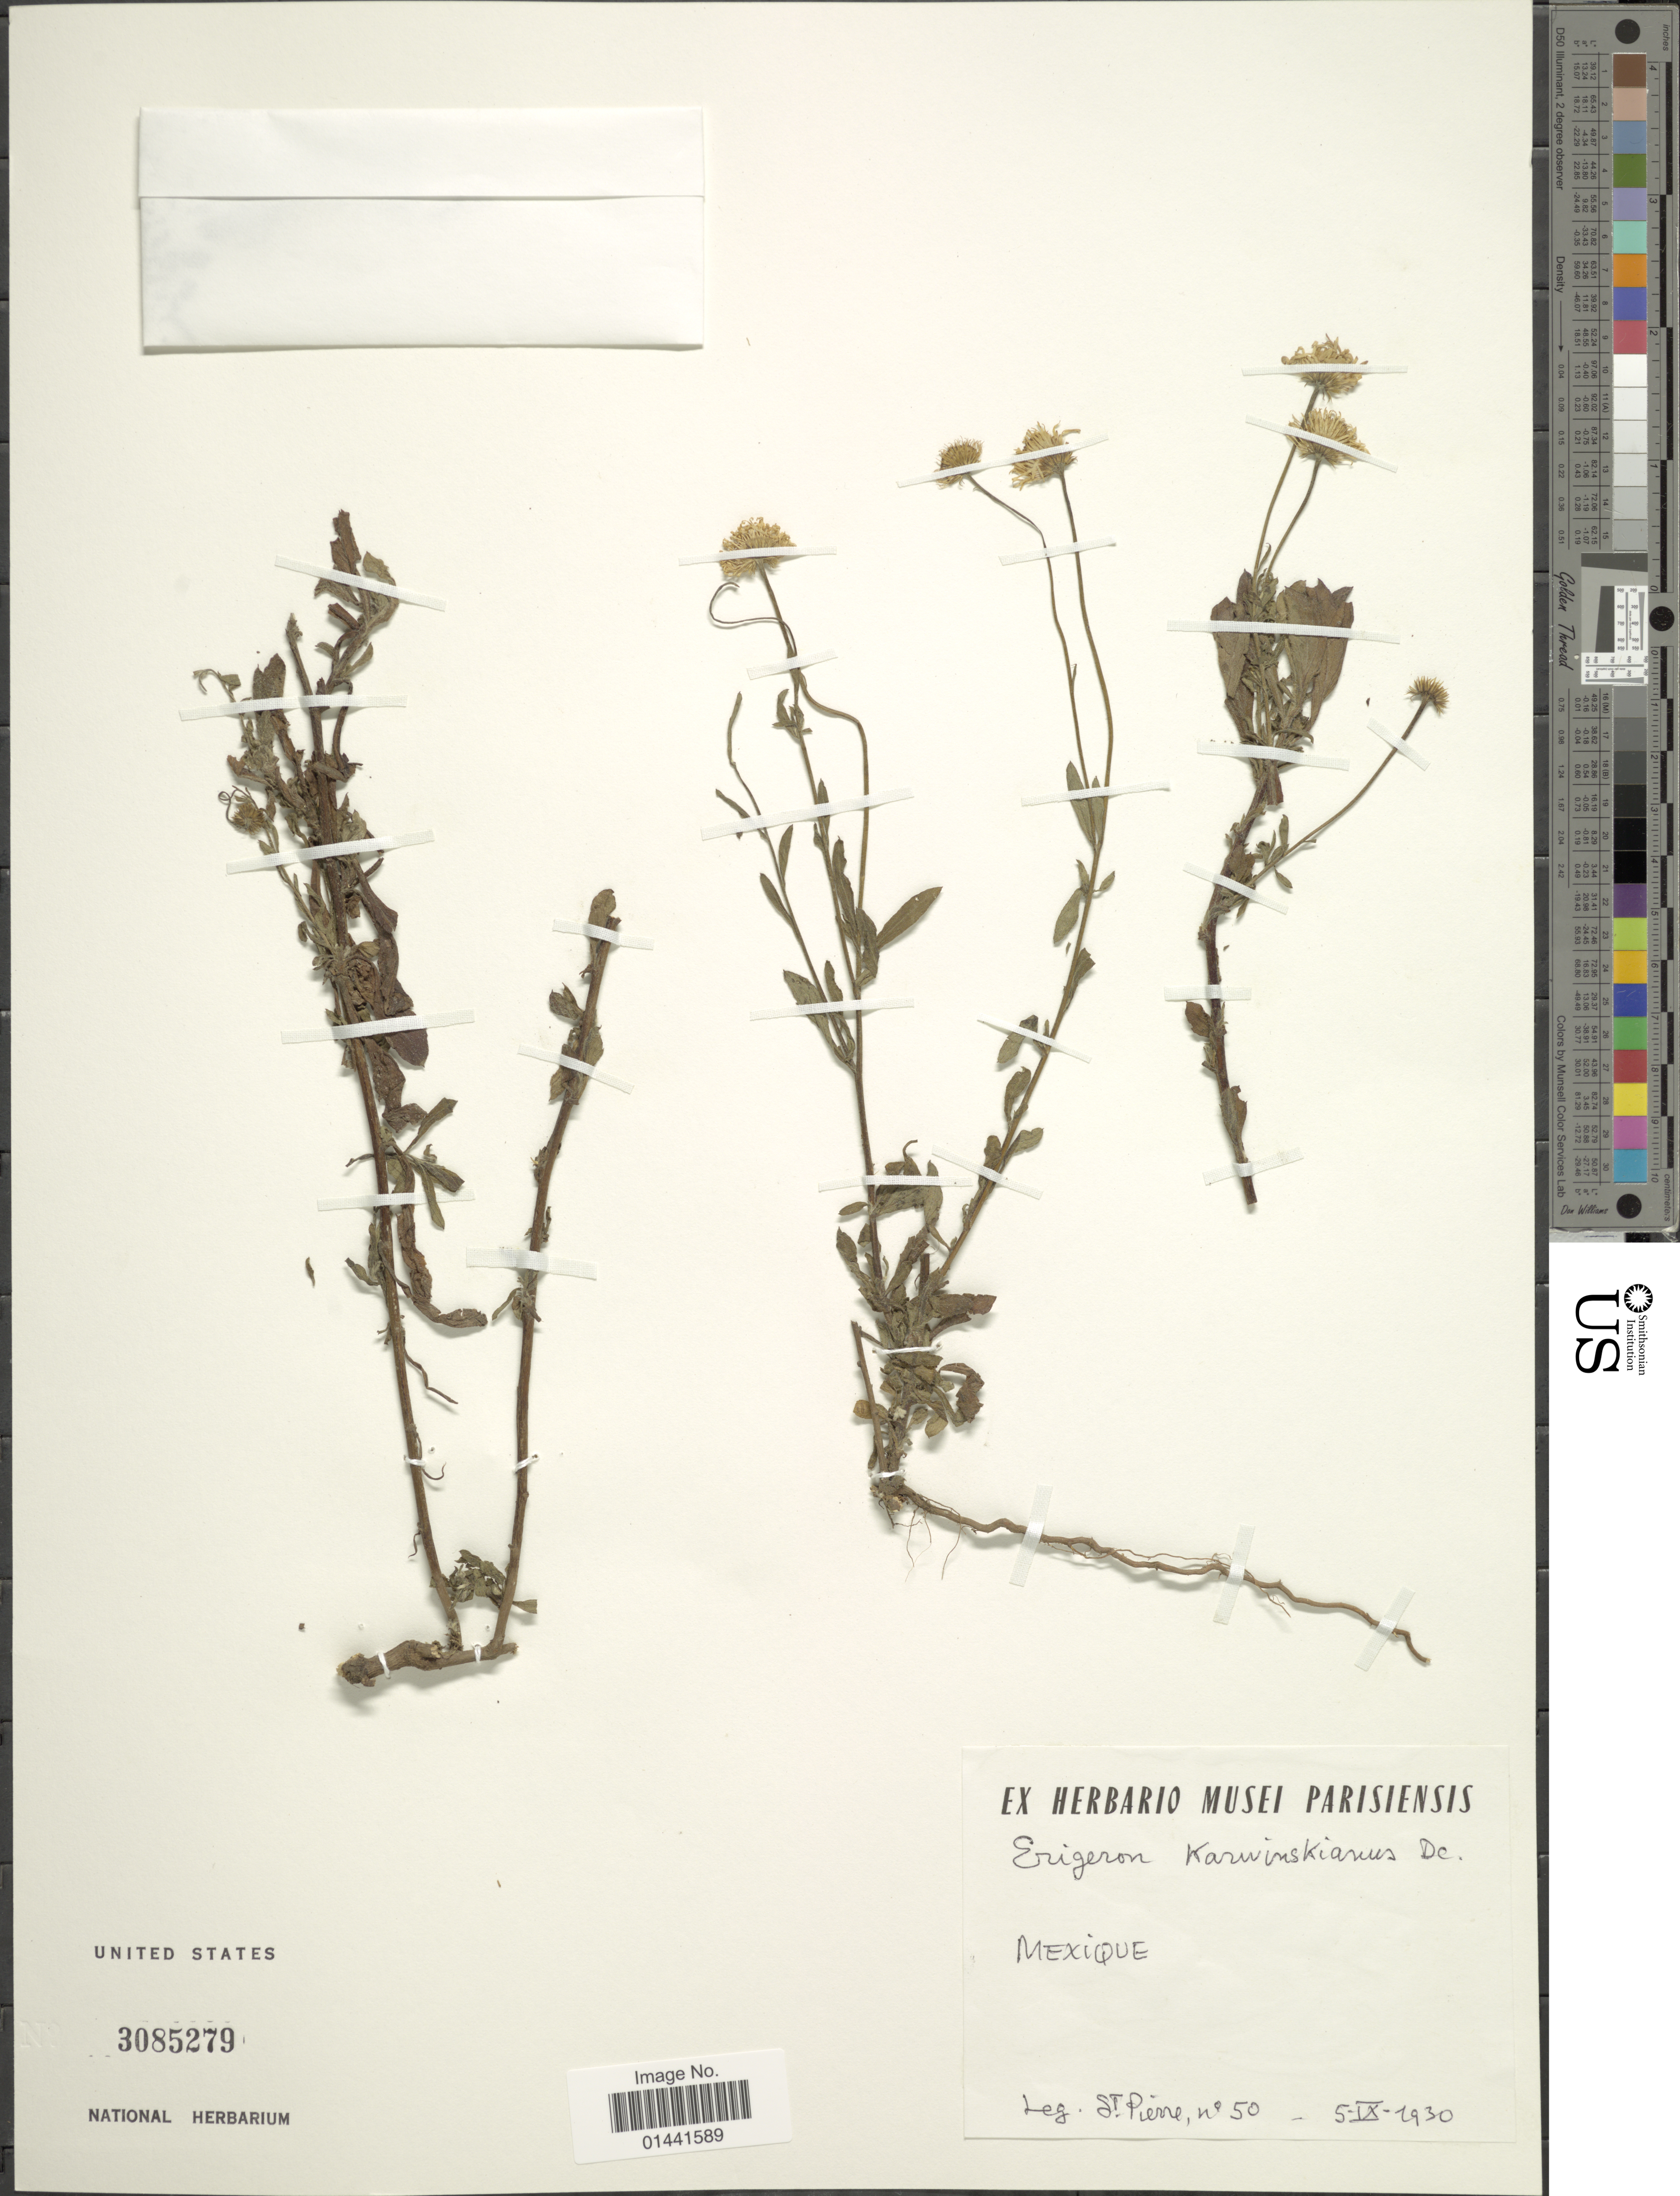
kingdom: Plantae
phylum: Tracheophyta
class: Magnoliopsida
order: Asterales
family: Asteraceae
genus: Erigeron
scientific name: Erigeron karvinskianus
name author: DC.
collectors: M. St. Pierre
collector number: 50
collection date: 1930-09-05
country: Mexico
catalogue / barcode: US 3085279